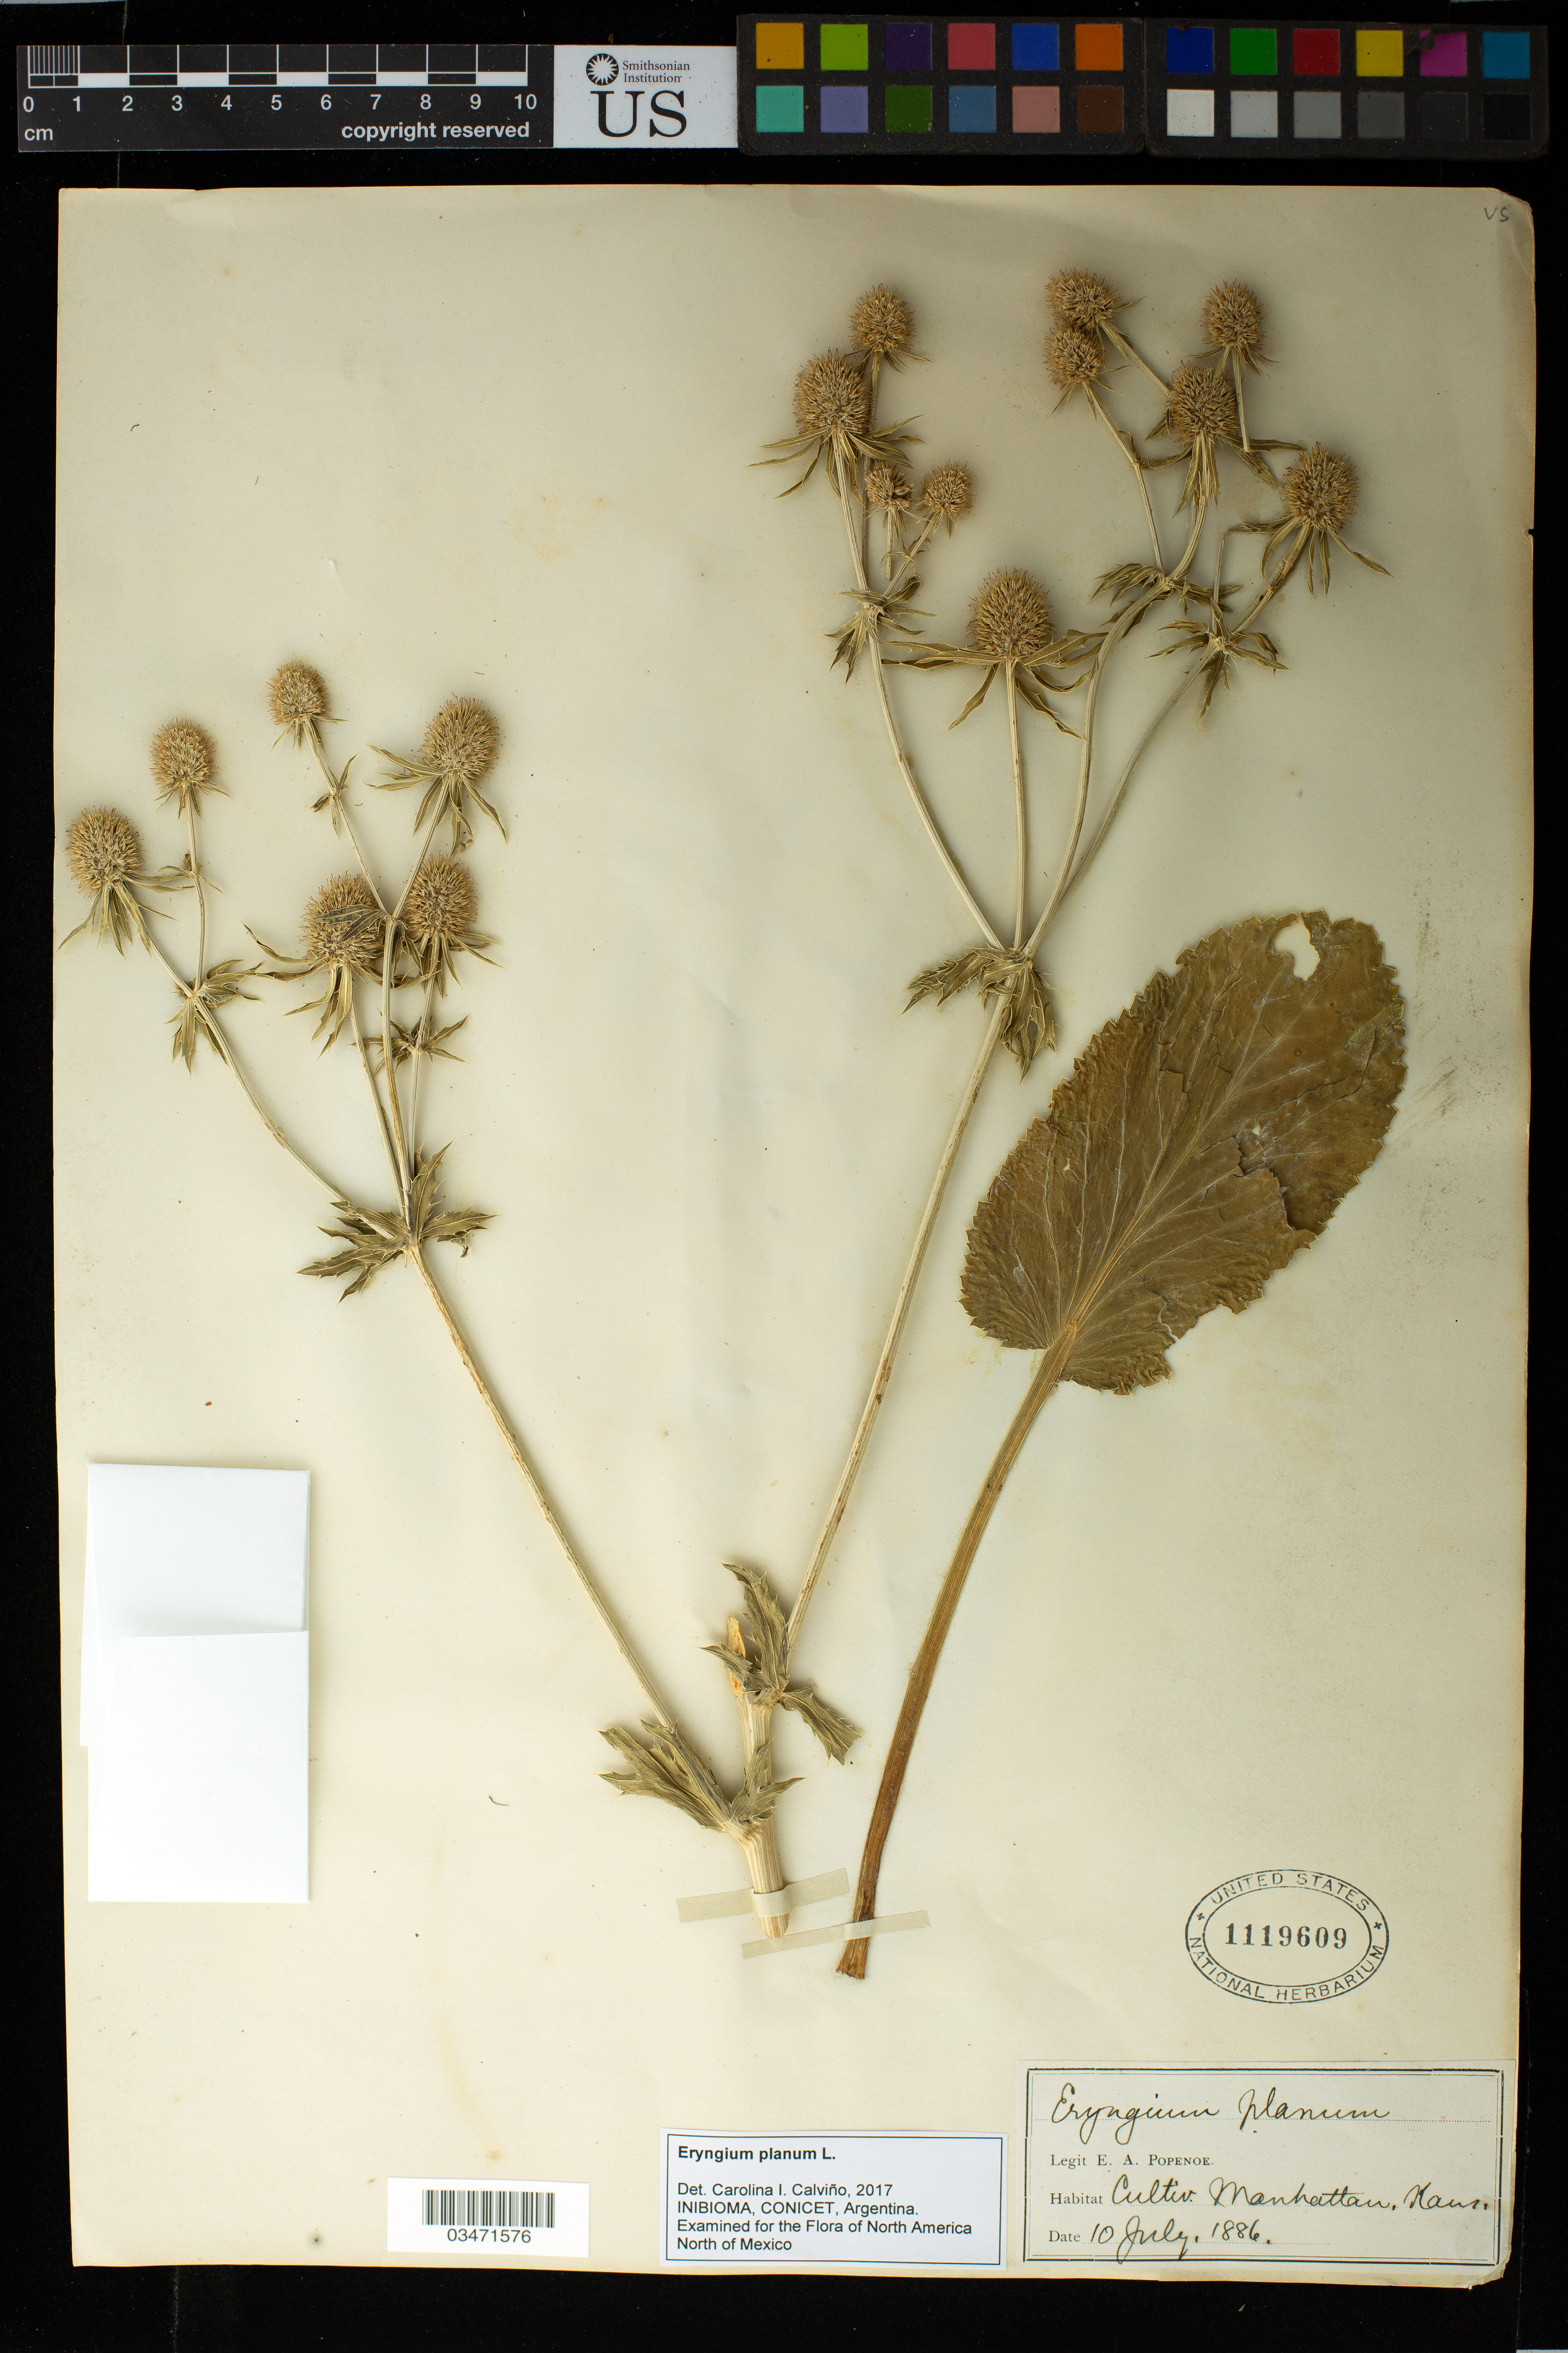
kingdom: Plantae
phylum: Tracheophyta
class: Magnoliopsida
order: Apiales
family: Apiaceae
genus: Eryngium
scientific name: Eryngium planum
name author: L.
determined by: Calviño, C. I.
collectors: E. A. Popenoe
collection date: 1886-07-10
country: United States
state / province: Kansas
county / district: Riley County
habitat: Cultivated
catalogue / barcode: US 1119609